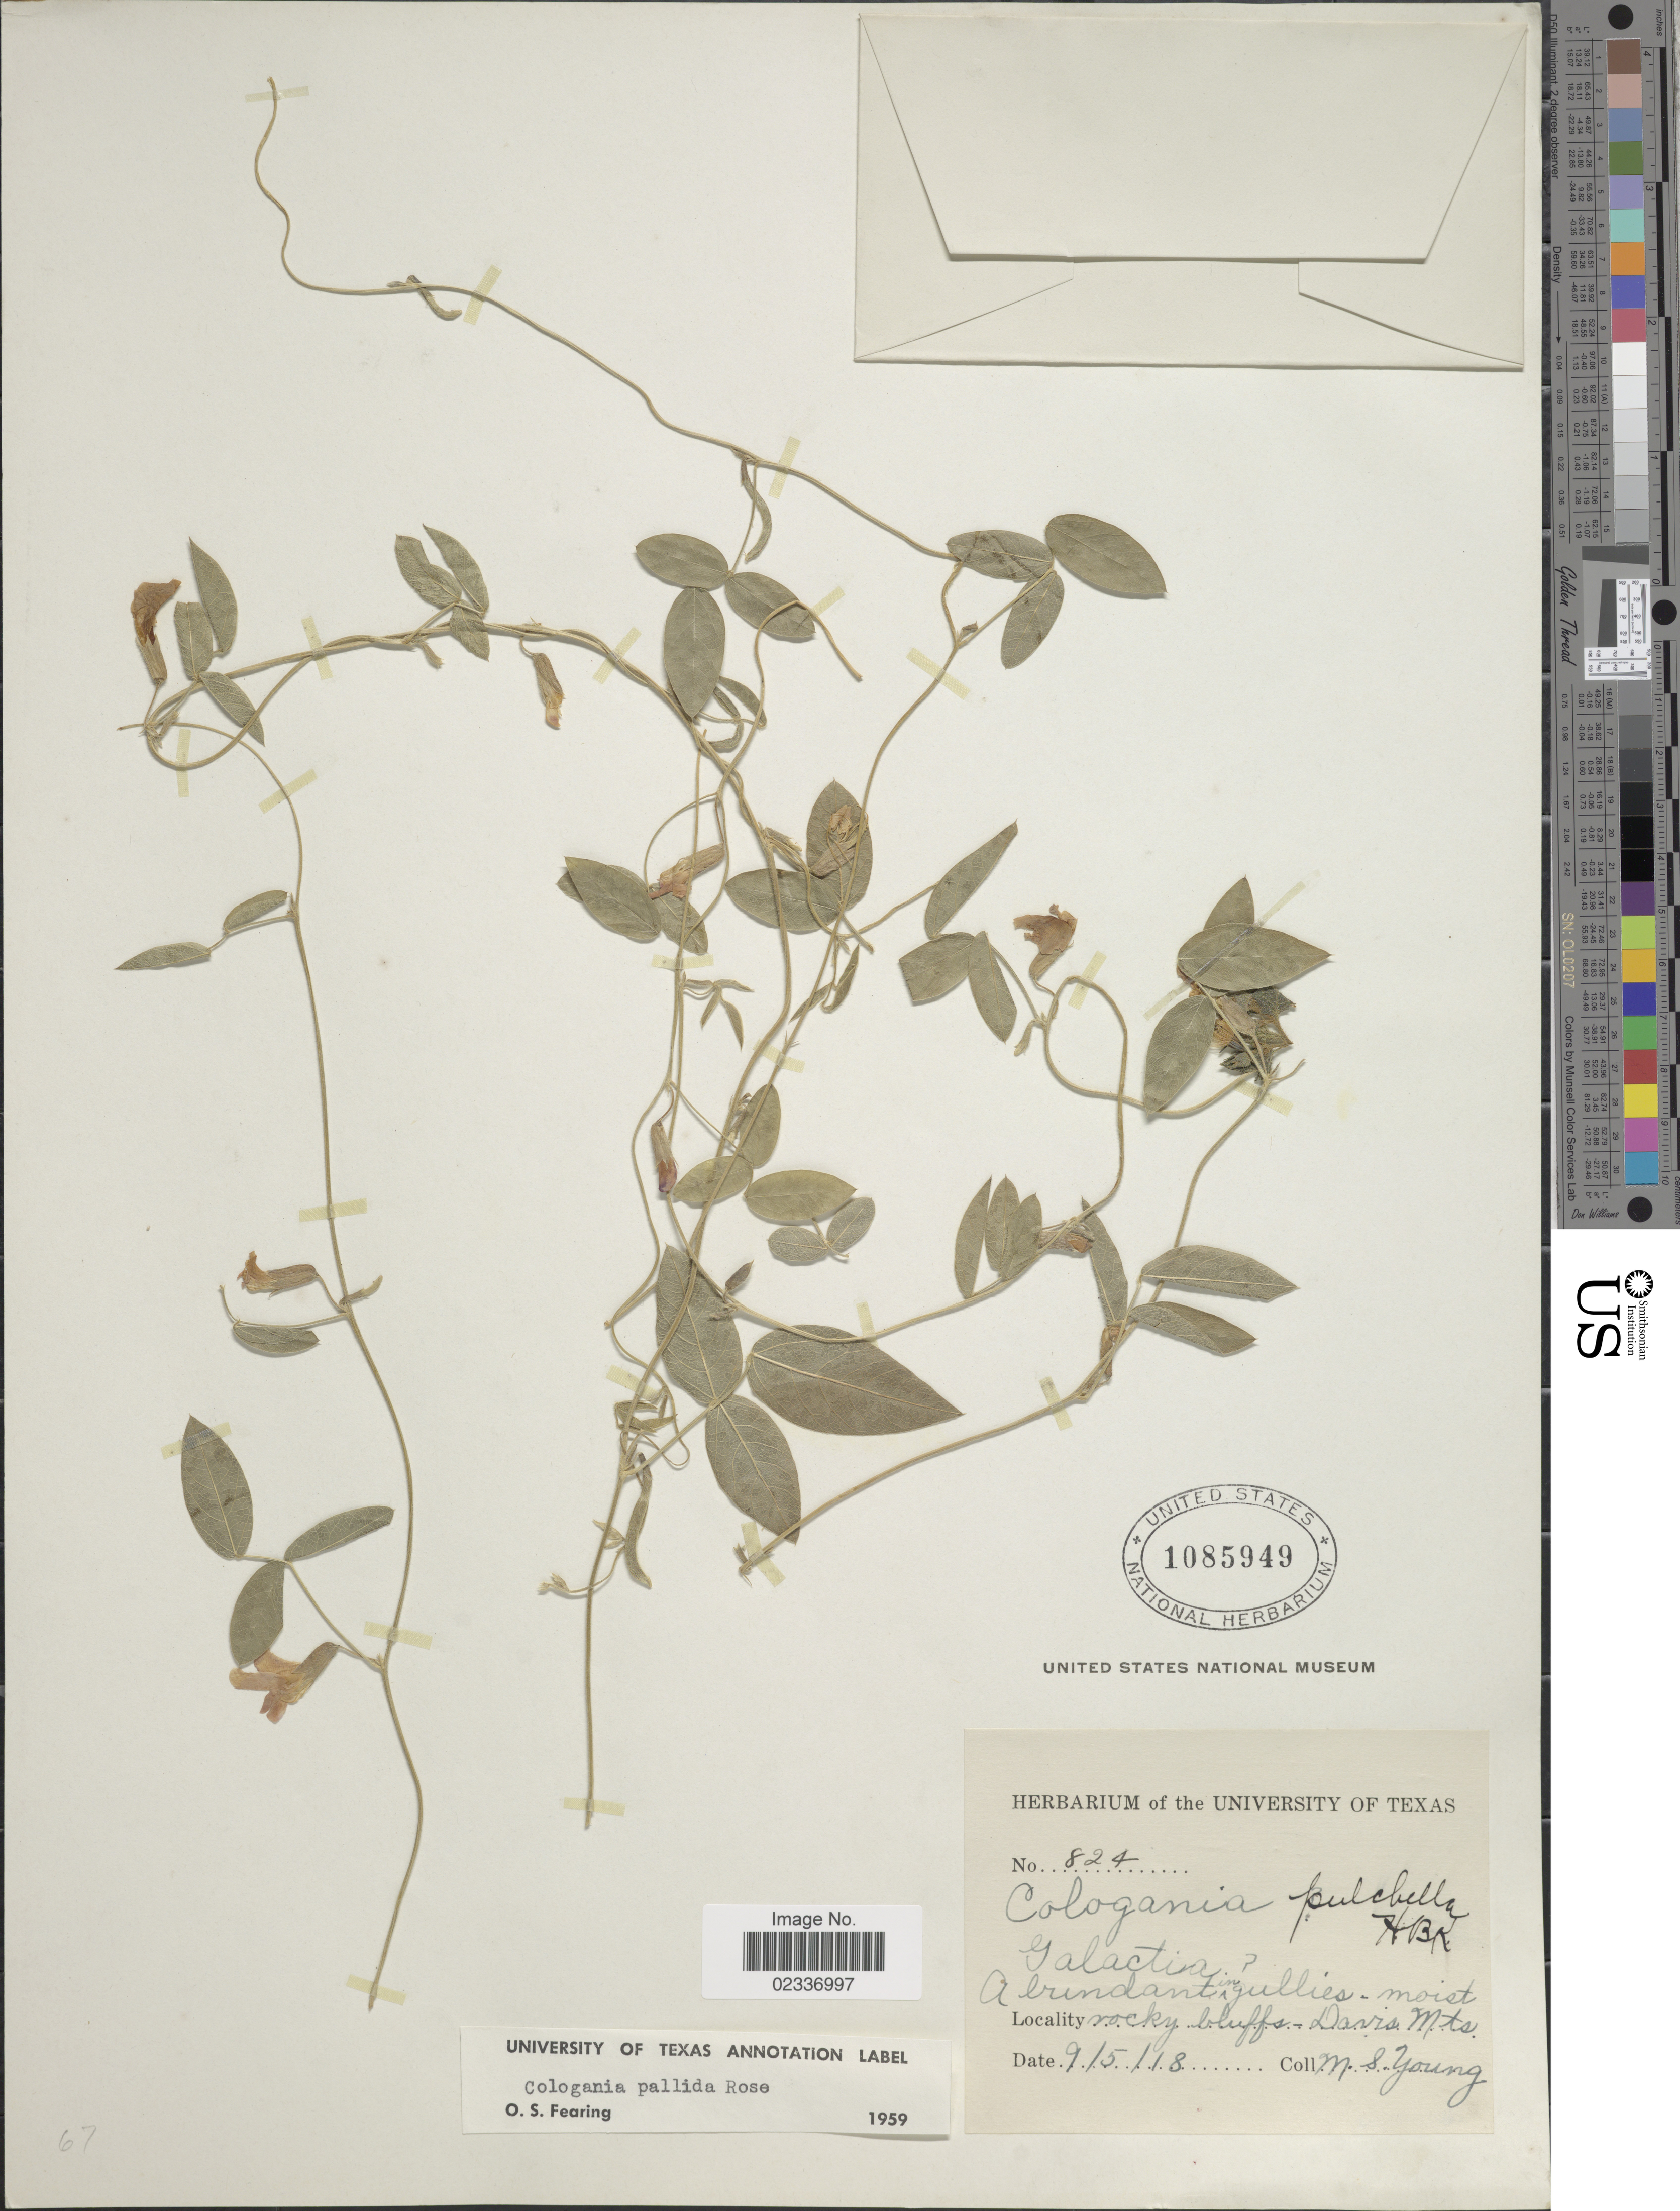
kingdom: Plantae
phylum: Tracheophyta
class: Magnoliopsida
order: Fabales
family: Fabaceae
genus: Cologania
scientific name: Cologania pallida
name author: Rose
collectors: M. Young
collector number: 824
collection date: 1918-09-05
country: United States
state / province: Texas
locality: Rocky bluffs, Davis Mts.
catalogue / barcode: US 1085949